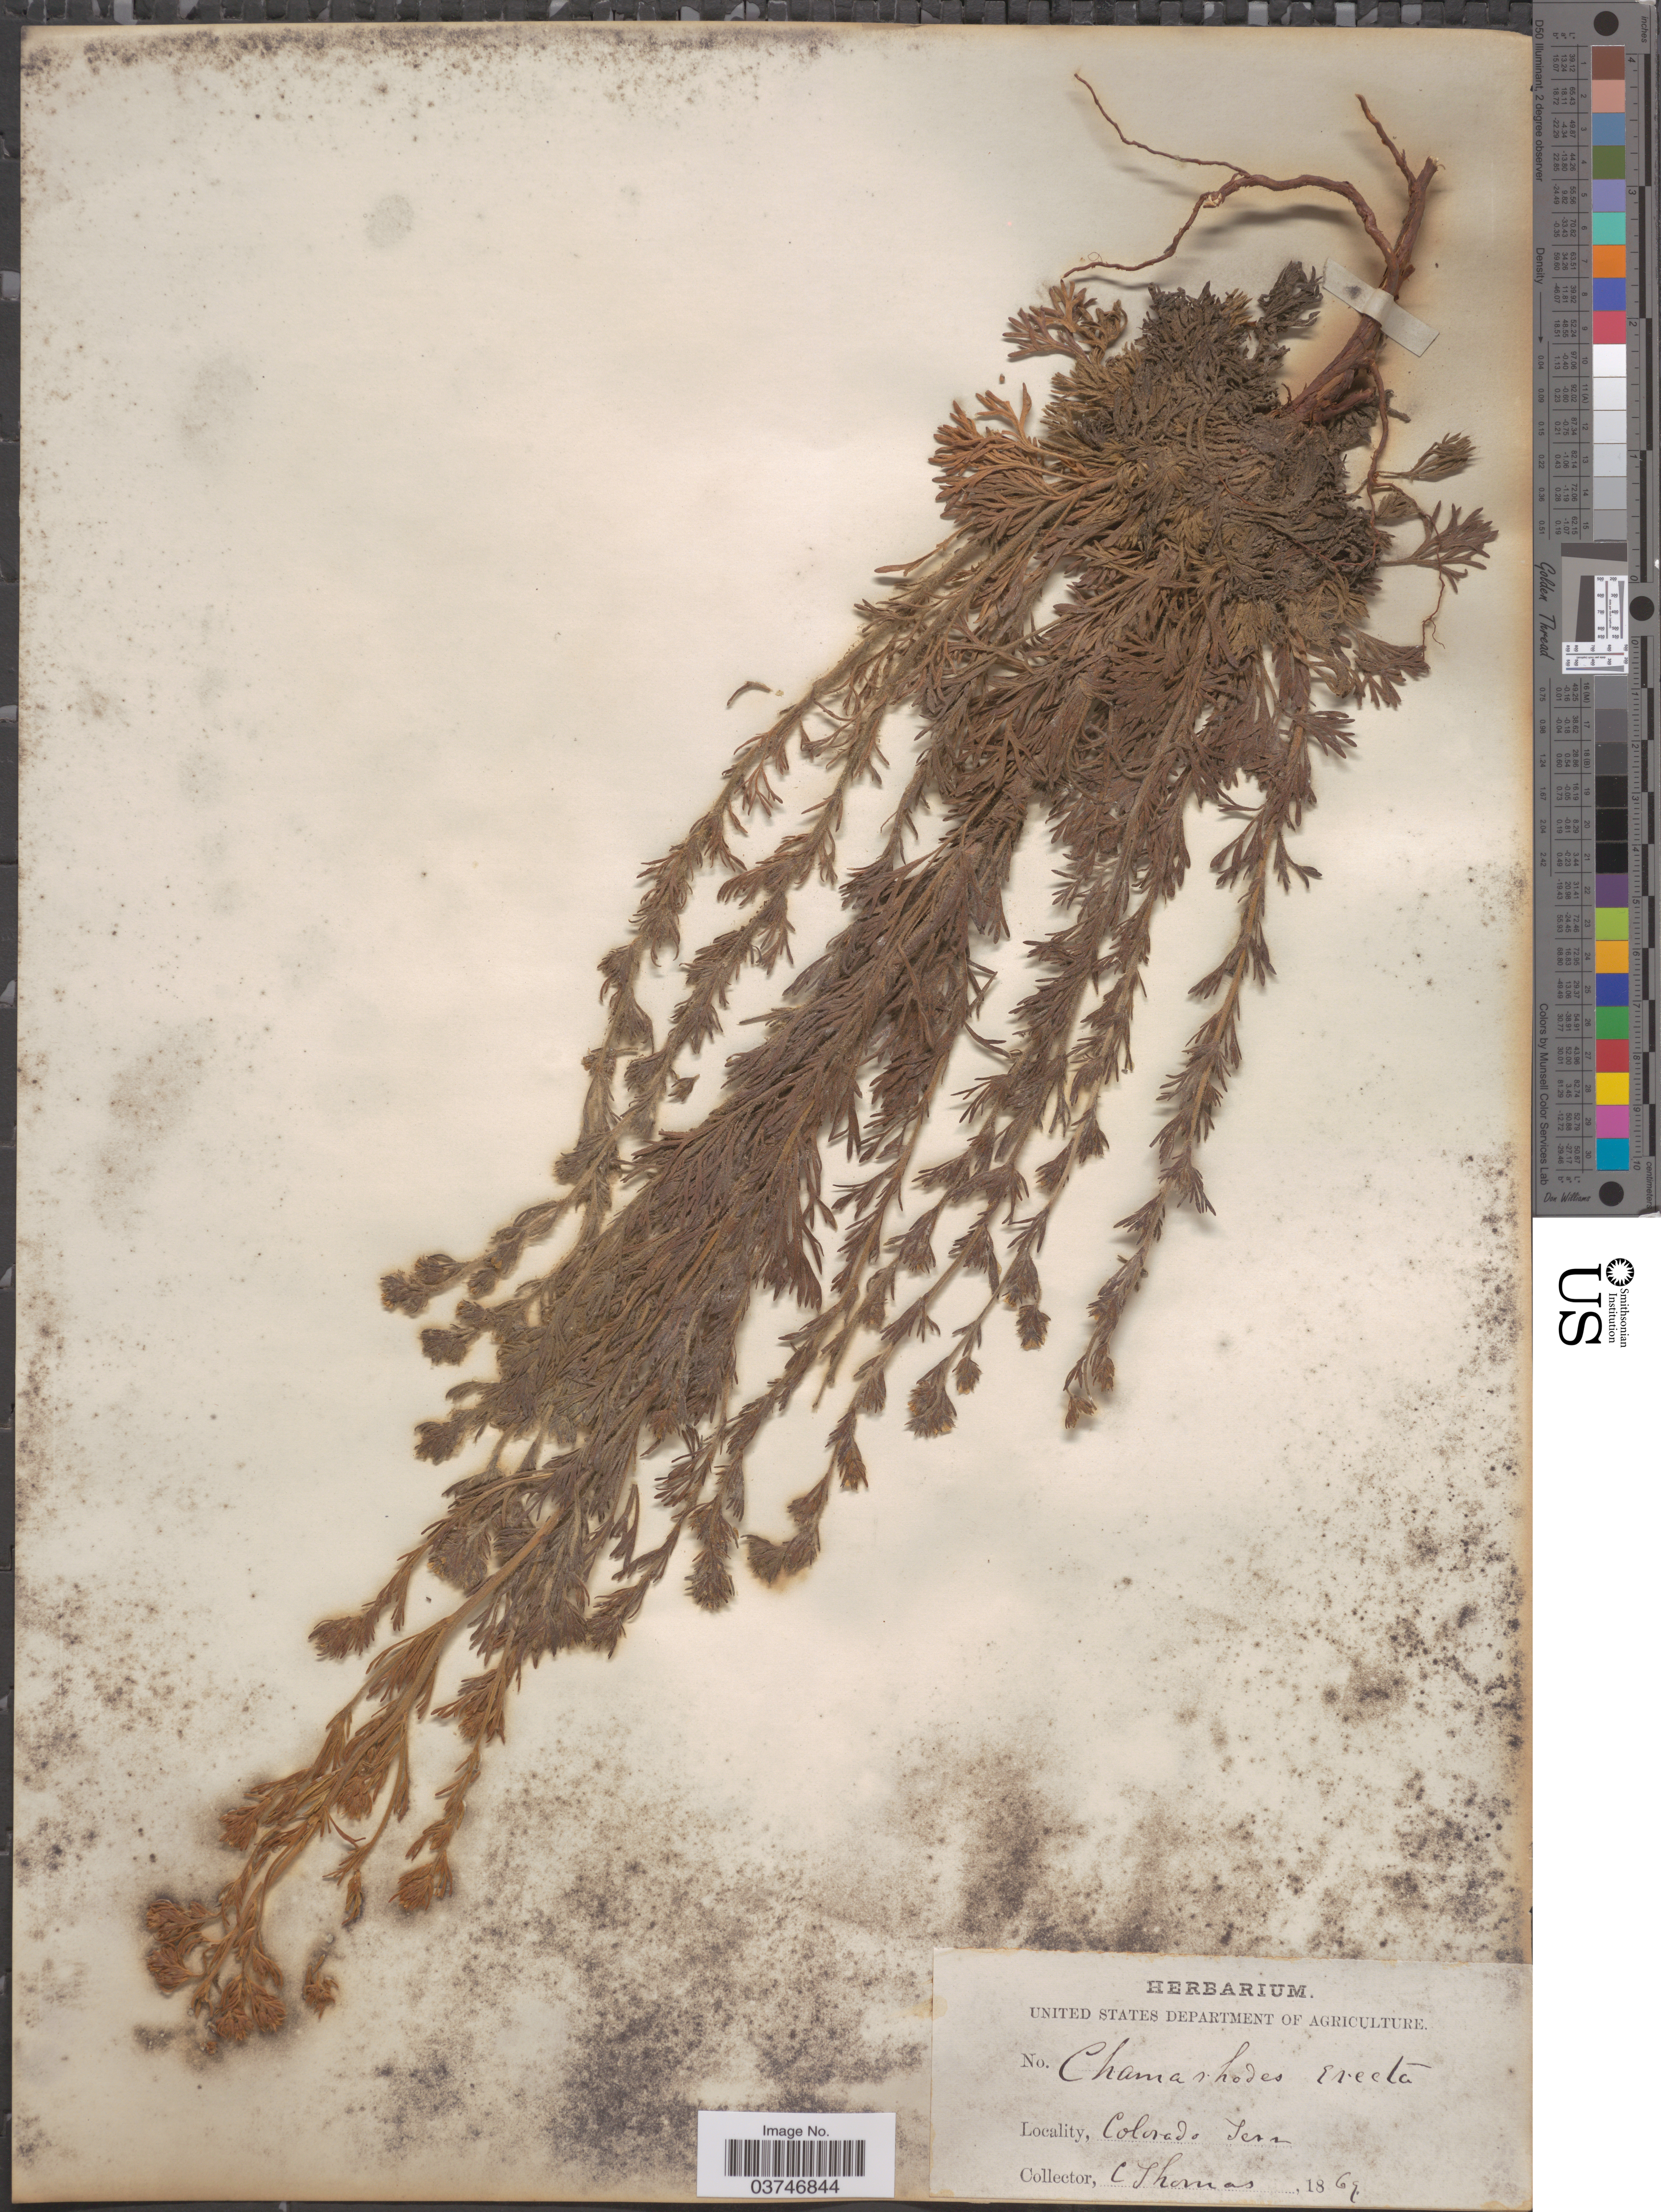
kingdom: Plantae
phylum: Tracheophyta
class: Magnoliopsida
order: Rosales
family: Rosaceae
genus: Chamaerhodos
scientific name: Chamaerhodos erecta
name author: (L.) Bunge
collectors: C. Thomas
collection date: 1869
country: United States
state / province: Colorado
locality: Colorado Terr.